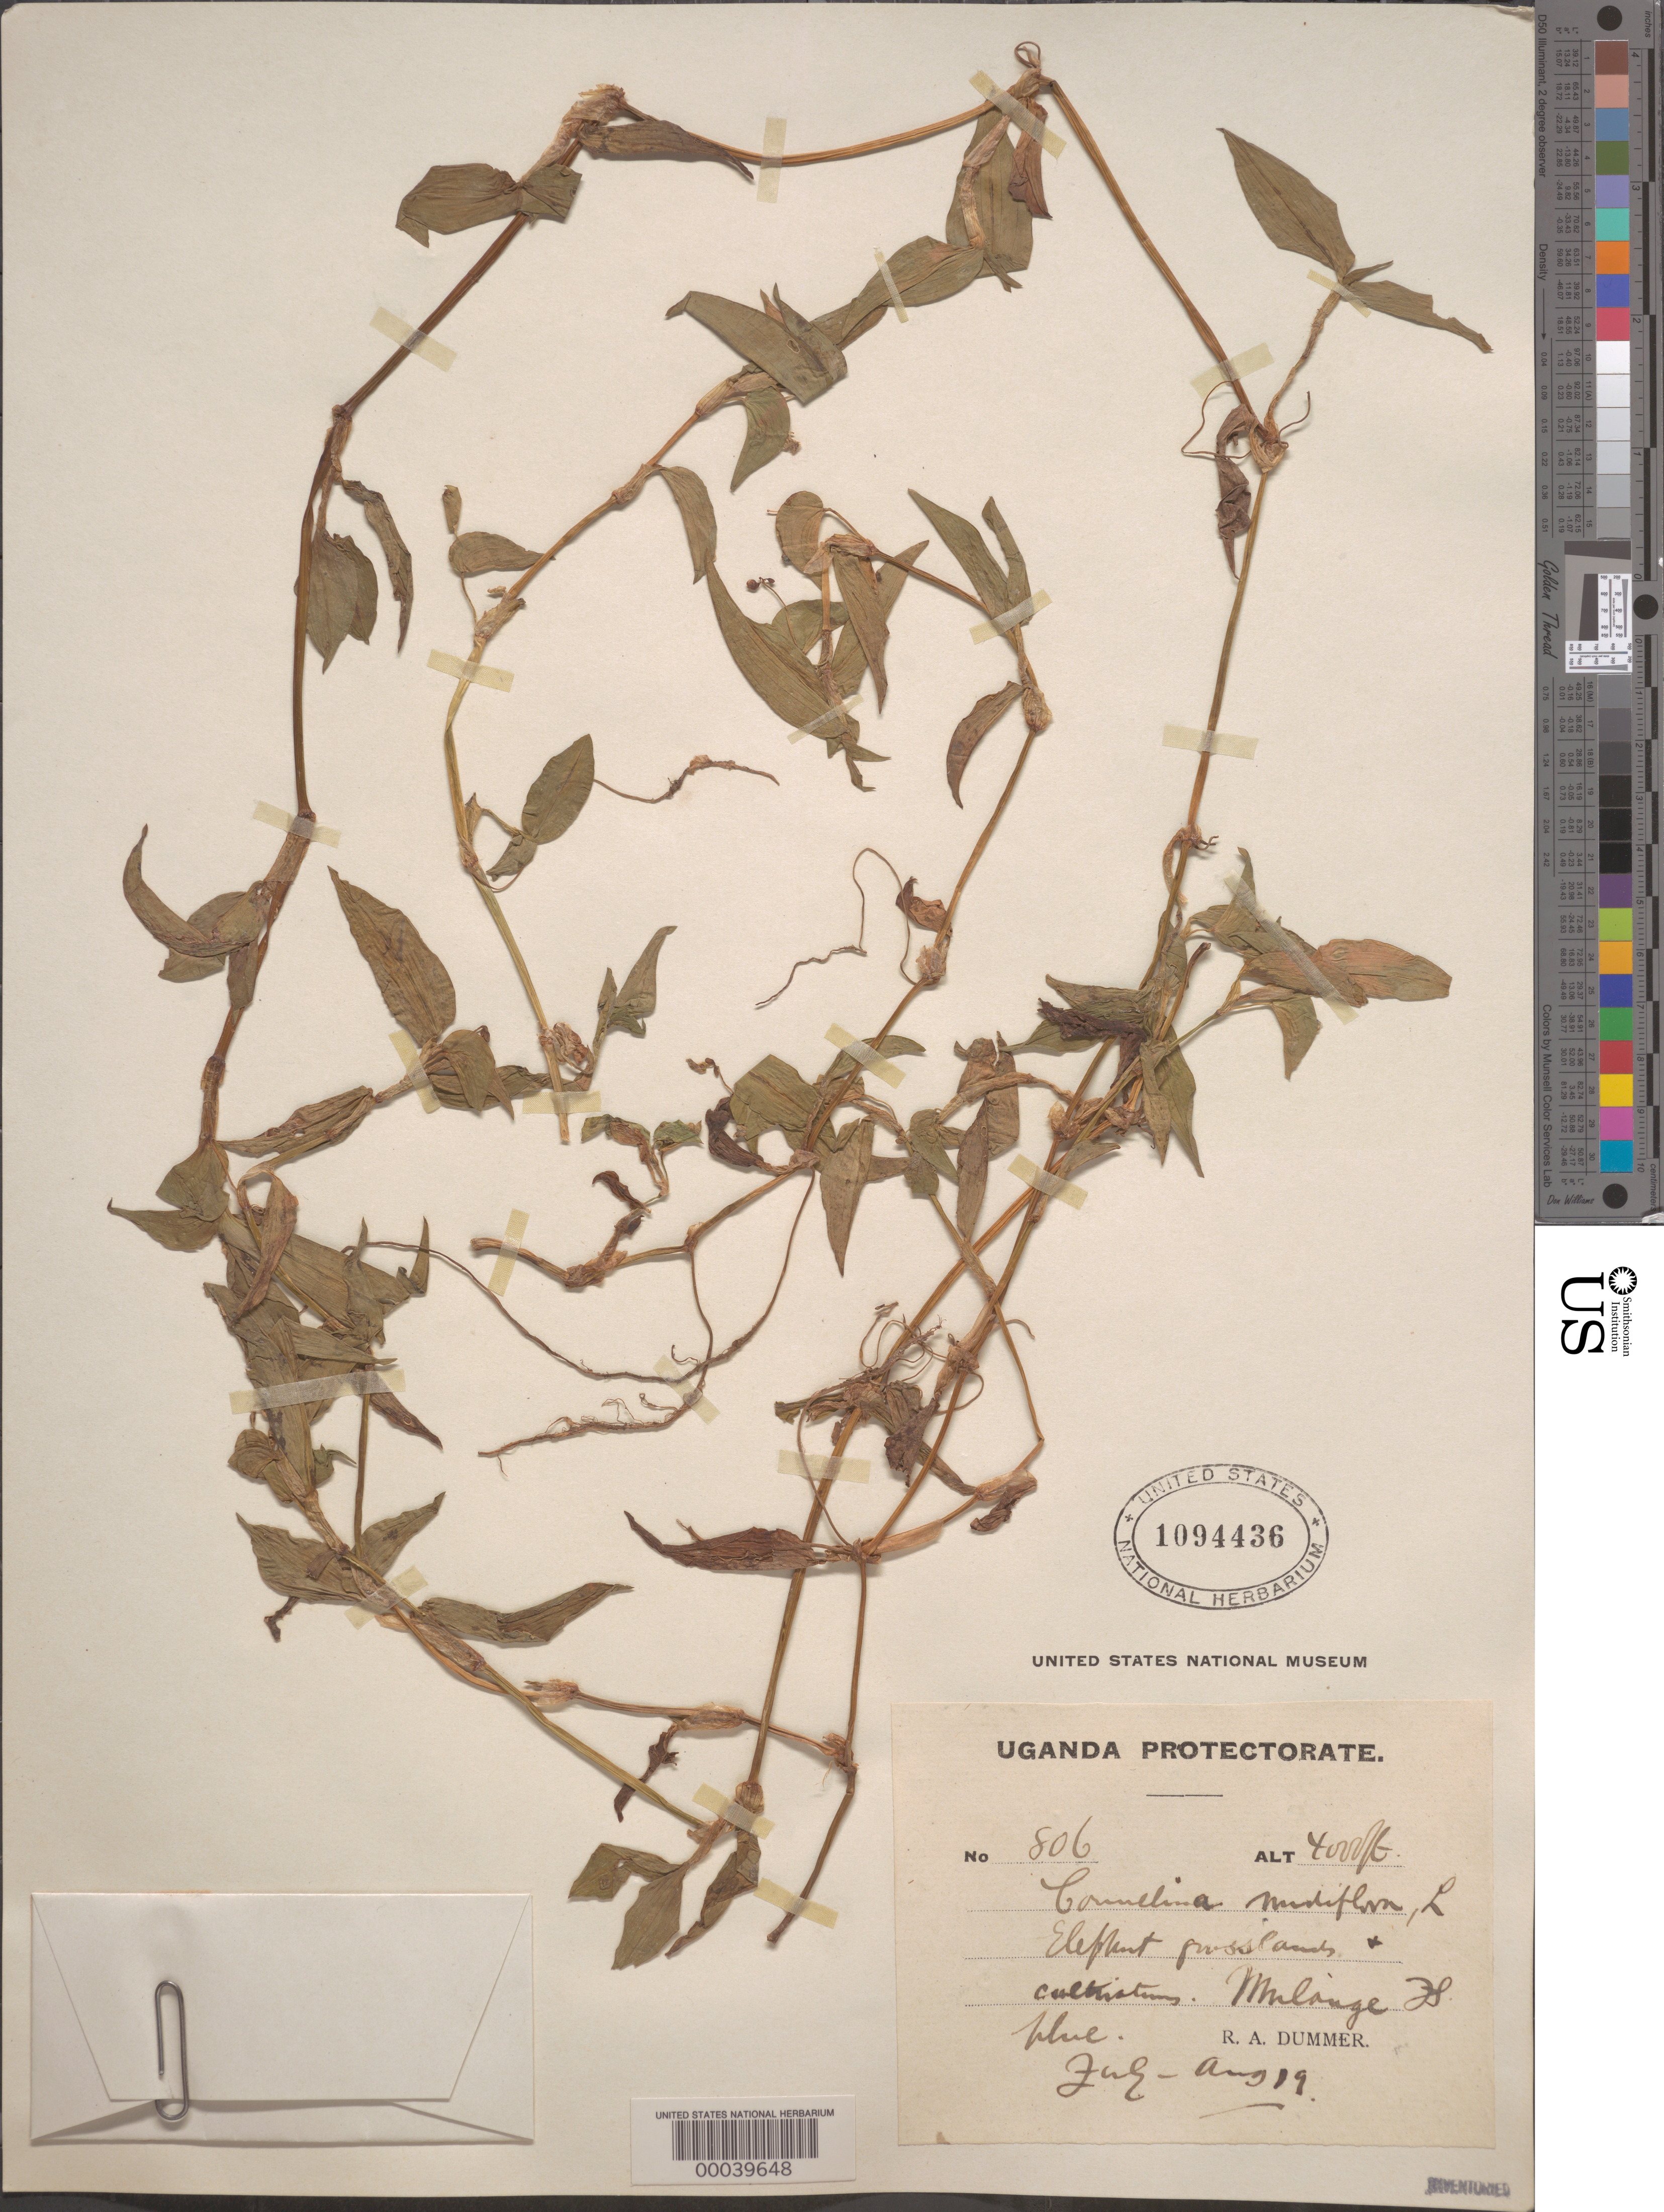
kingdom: Plantae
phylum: Tracheophyta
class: Liliopsida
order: Commelinales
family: Commelinaceae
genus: Commelina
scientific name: Commelina diffusa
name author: Burm. f.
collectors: R. Dümmer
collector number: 806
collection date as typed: Jul 1919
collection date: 1919-07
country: Uganda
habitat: Elephant grassland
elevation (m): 1220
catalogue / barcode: US 1094436